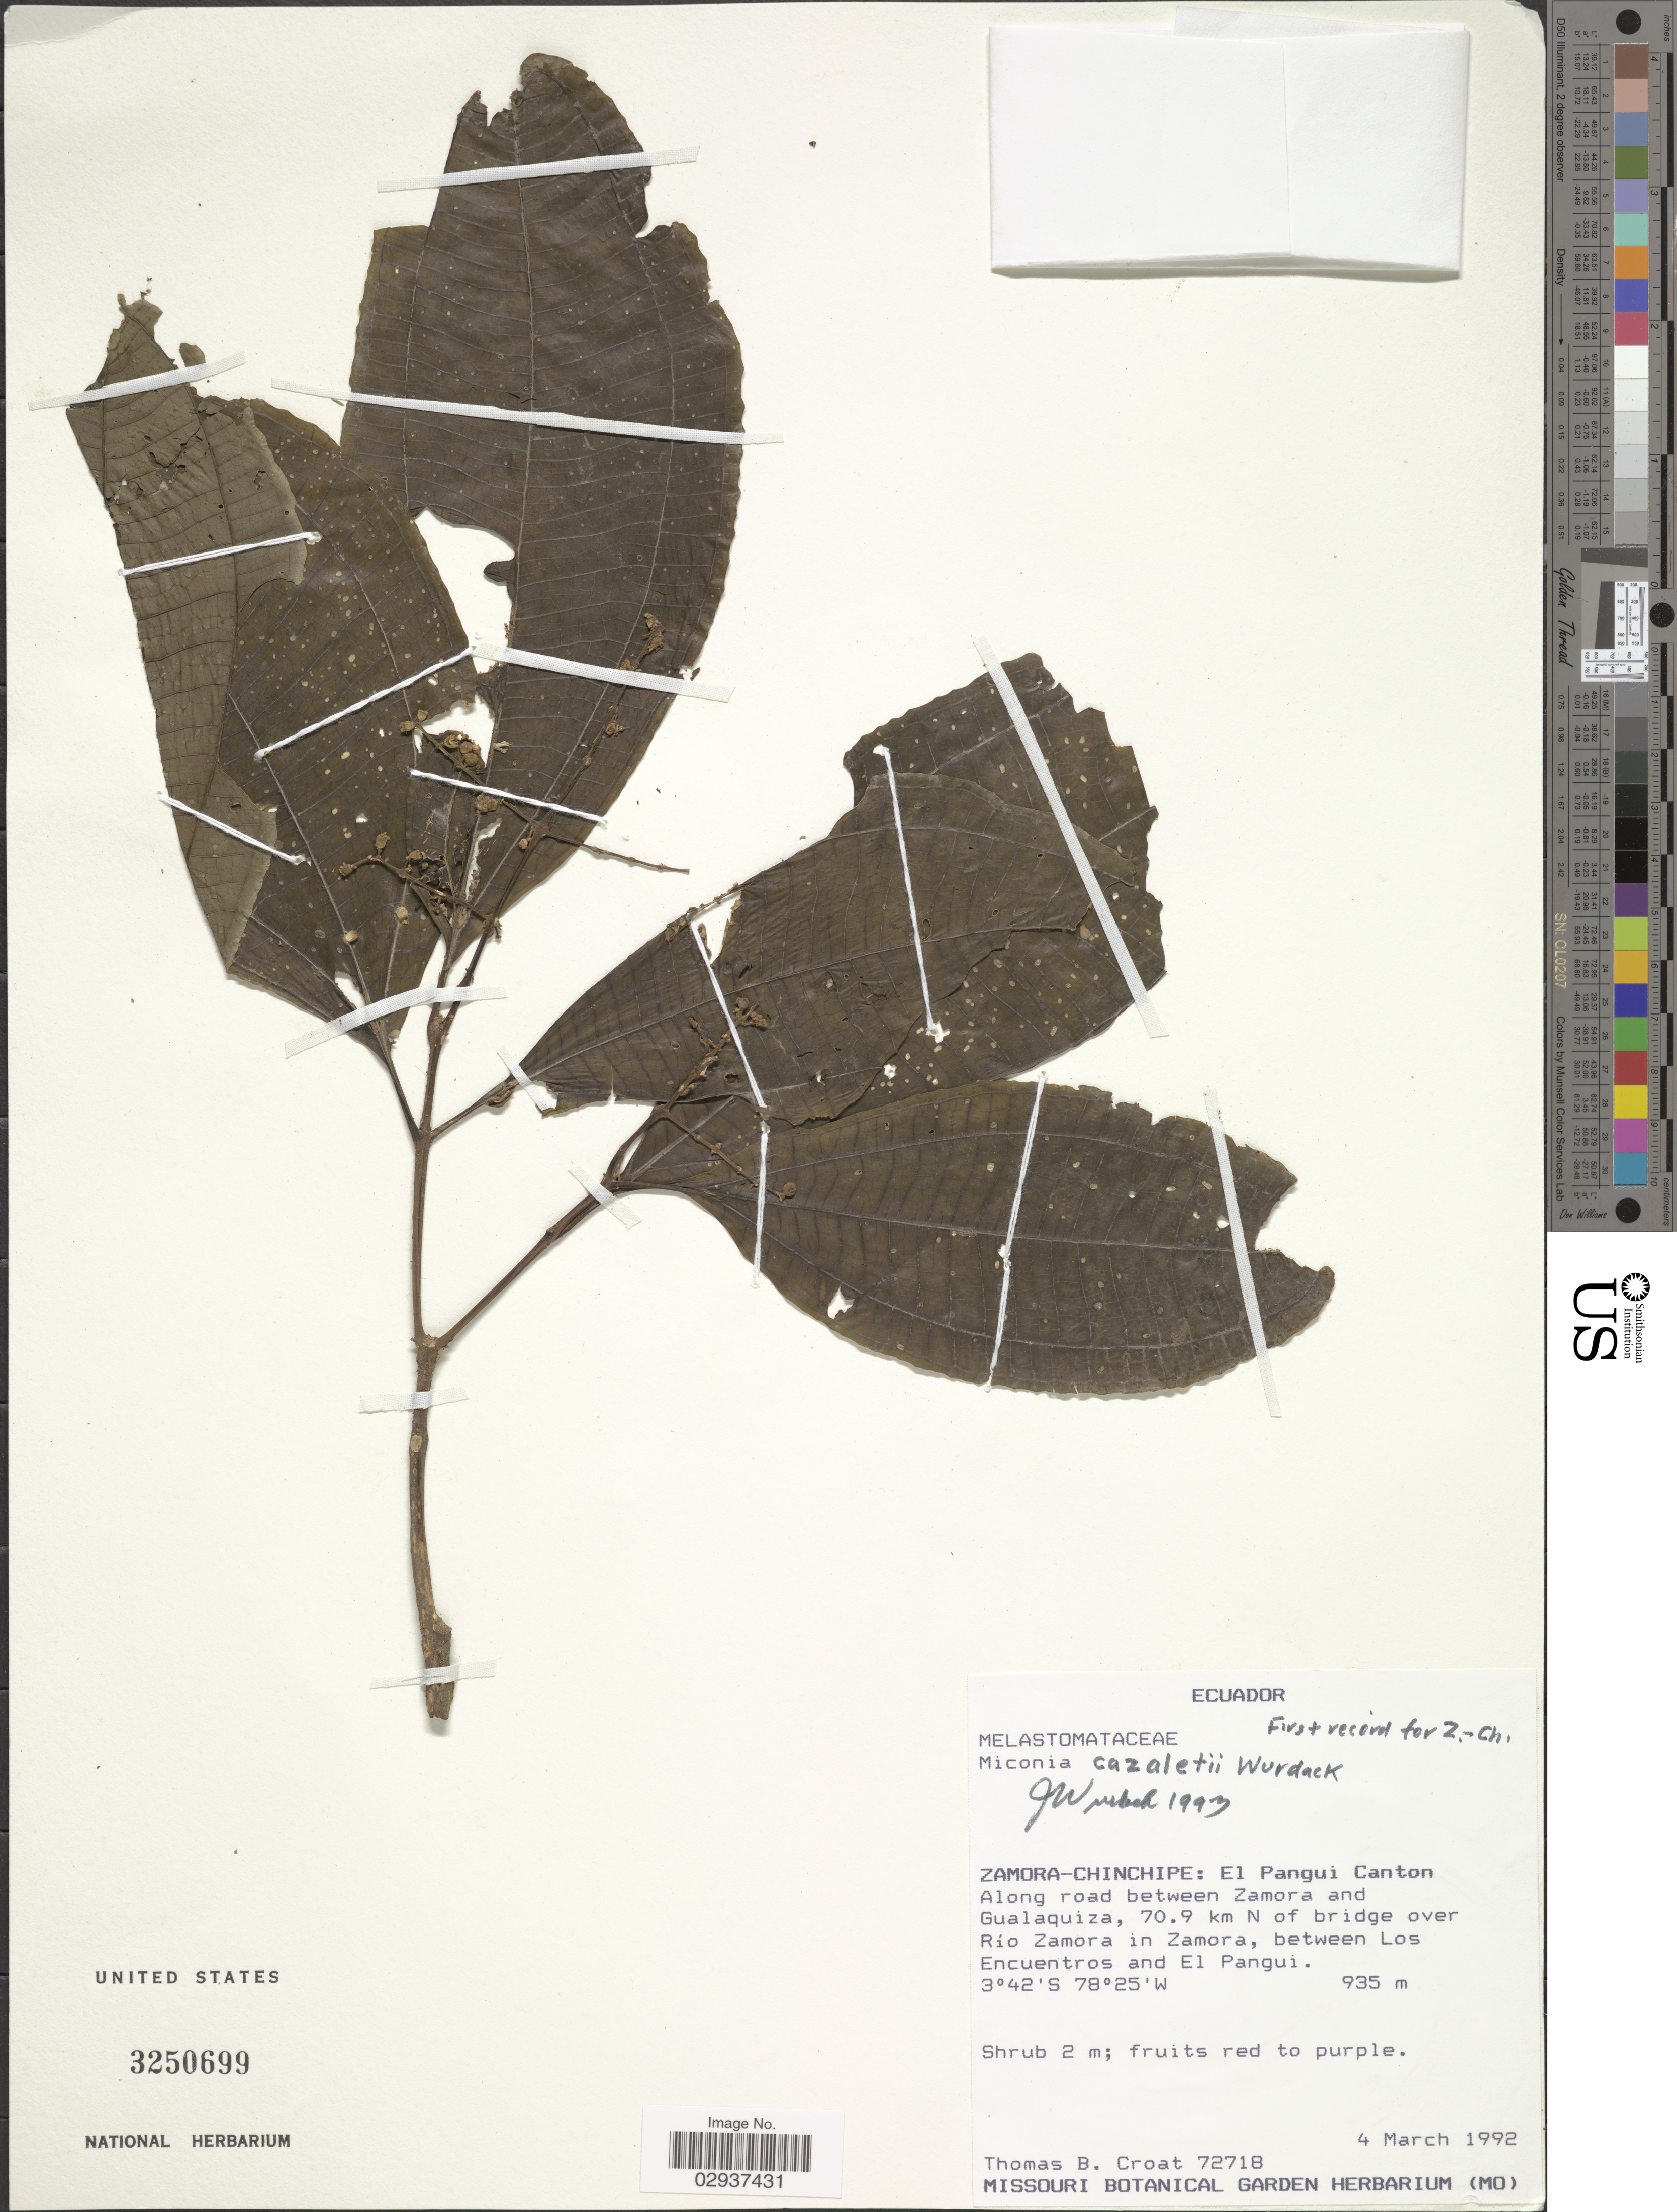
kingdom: Plantae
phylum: Tracheophyta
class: Magnoliopsida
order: Myrtales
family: Melastomataceae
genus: Miconia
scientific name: Miconia cazaletii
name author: Wurdack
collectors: T. B. Croat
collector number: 72718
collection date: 1992-03-04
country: Ecuador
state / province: Zamora-Chinchipe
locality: El Pangui Canton. Along road between Zamora and Gualaquiza, 70.9 km N of bridge over Río Zamora, between Los Encuentros and El Pangui.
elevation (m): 935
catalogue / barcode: US 3250699